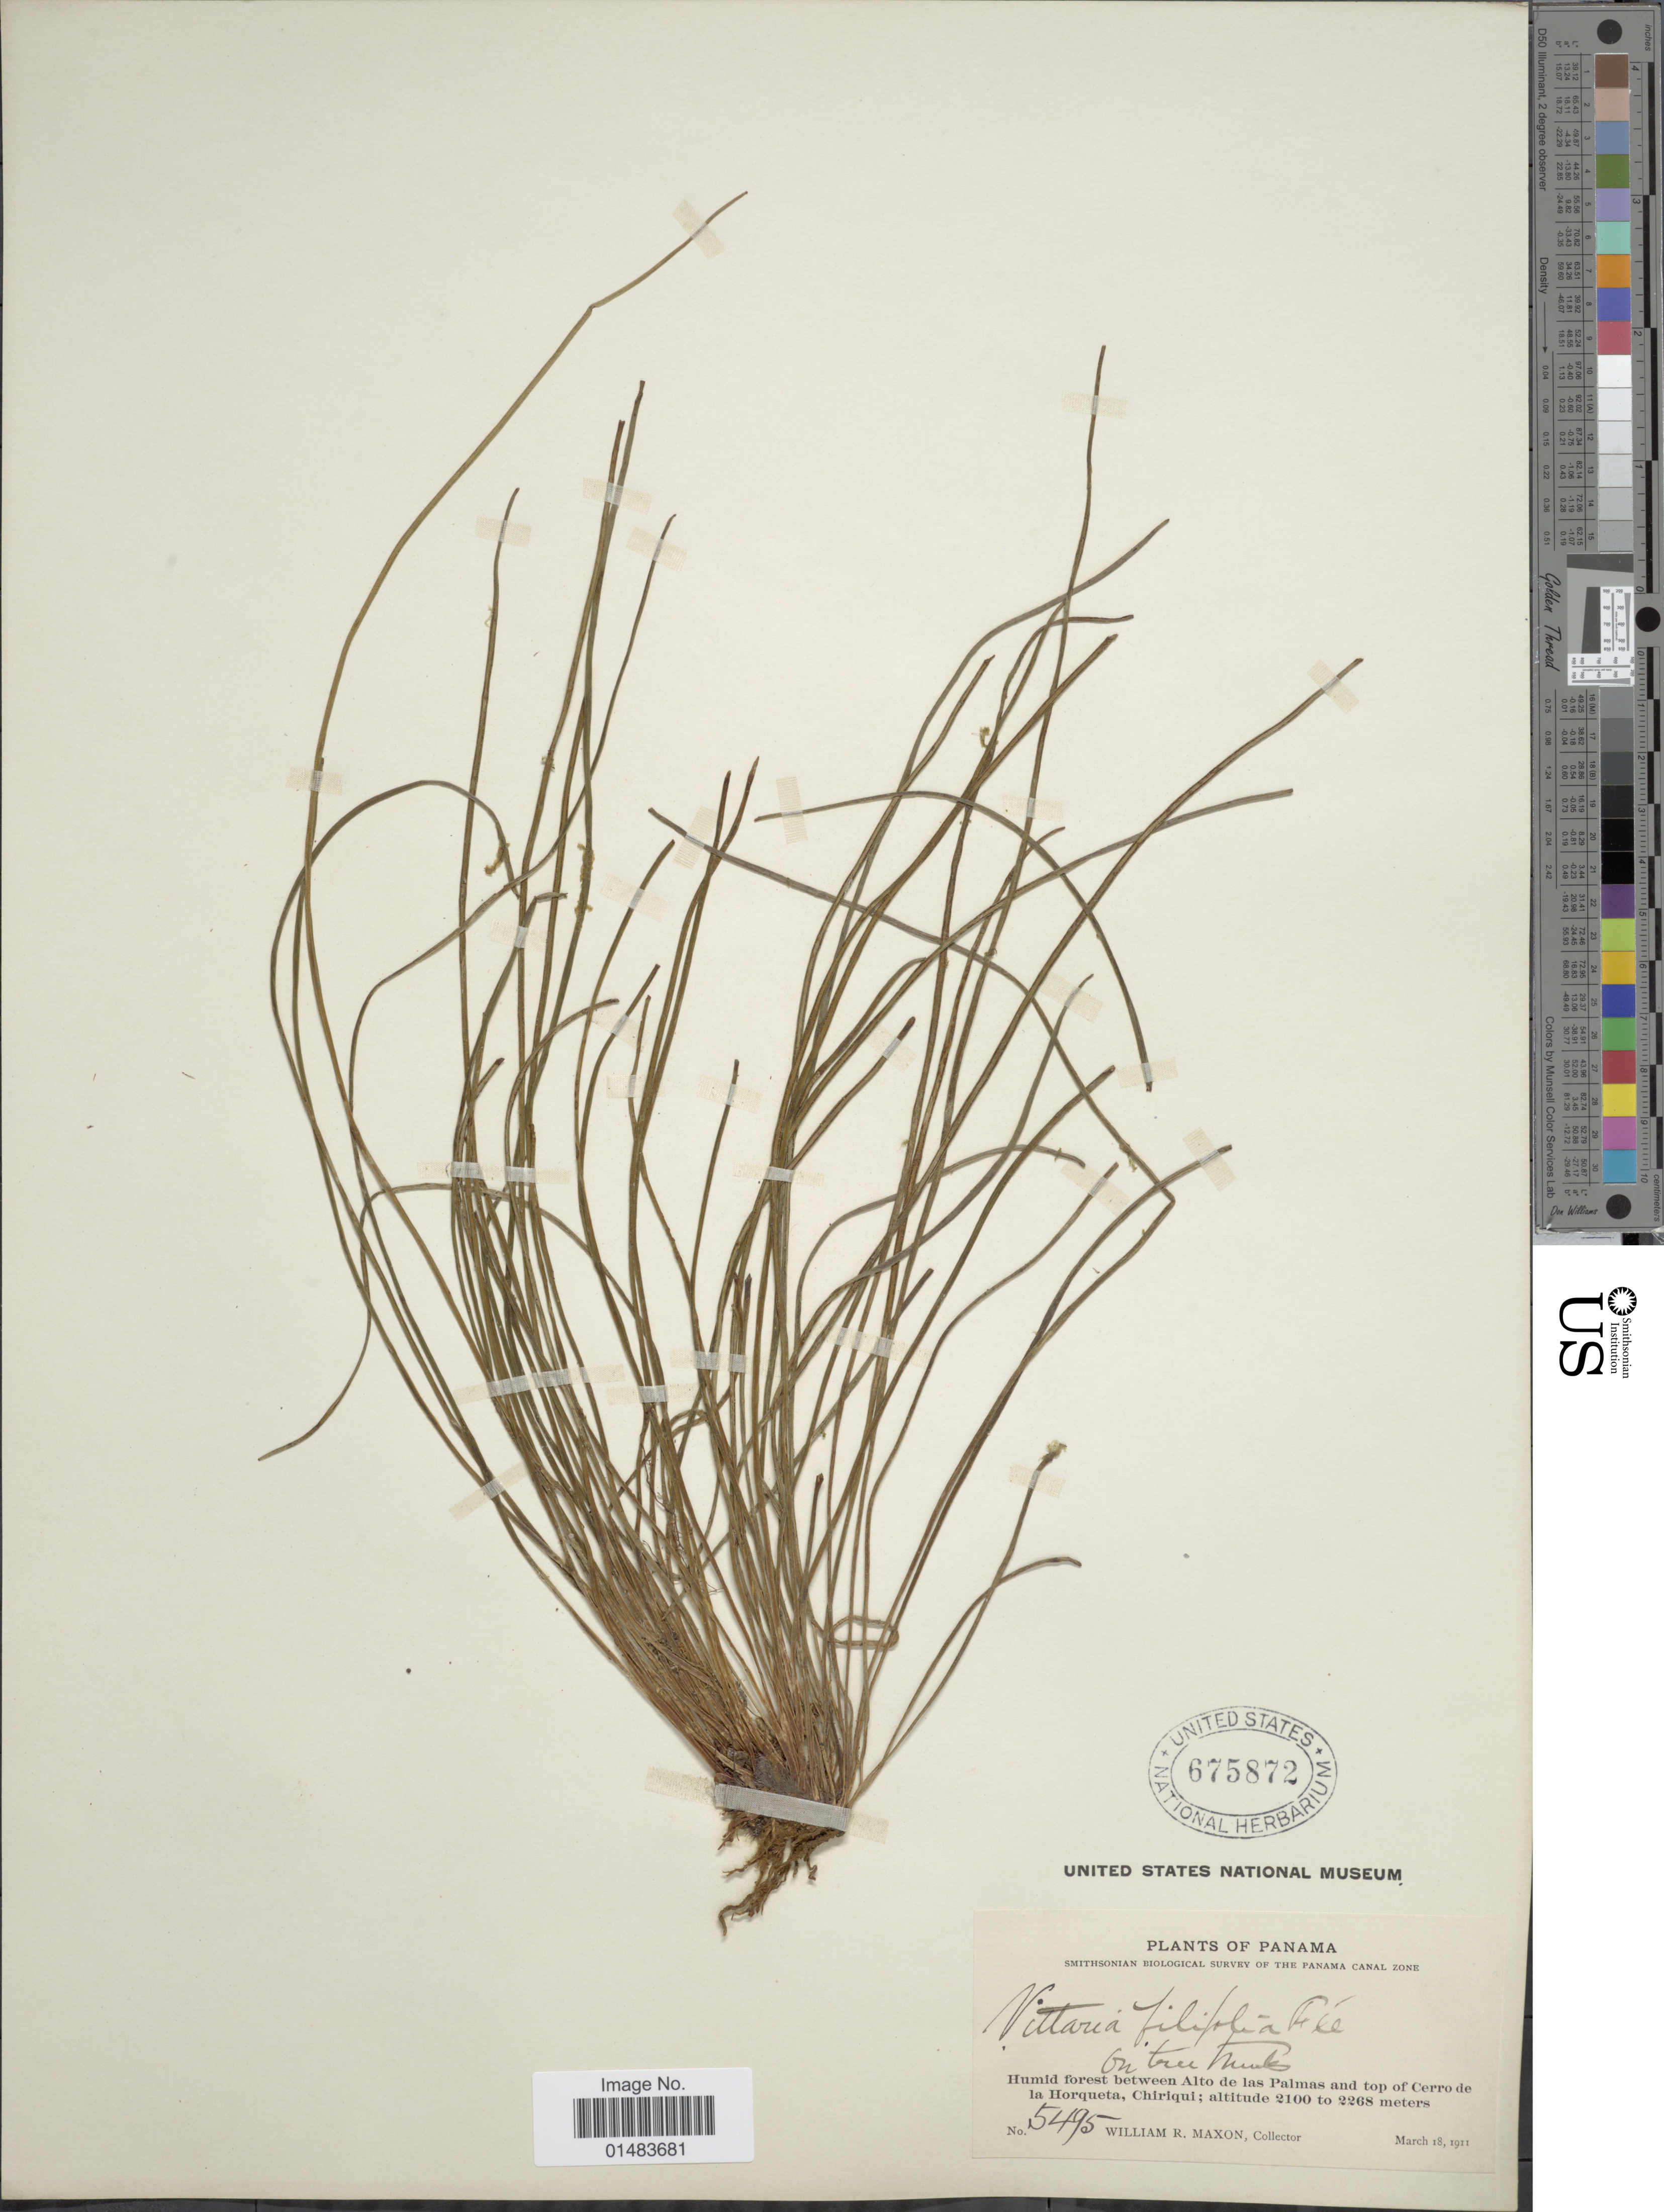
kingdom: Plantae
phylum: Tracheophyta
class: Polypodiopsida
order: Polypodiales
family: Pteridaceae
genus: Vittaria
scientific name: Vittaria graminifolia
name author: Kaulf.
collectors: W. R. Maxon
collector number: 5495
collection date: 1911-03-18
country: Panama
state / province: Chiriqui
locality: Plants of Panama, Humid forest between Alto de las Palmas and top of Cerro de La Horqueta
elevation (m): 2100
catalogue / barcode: US 675872